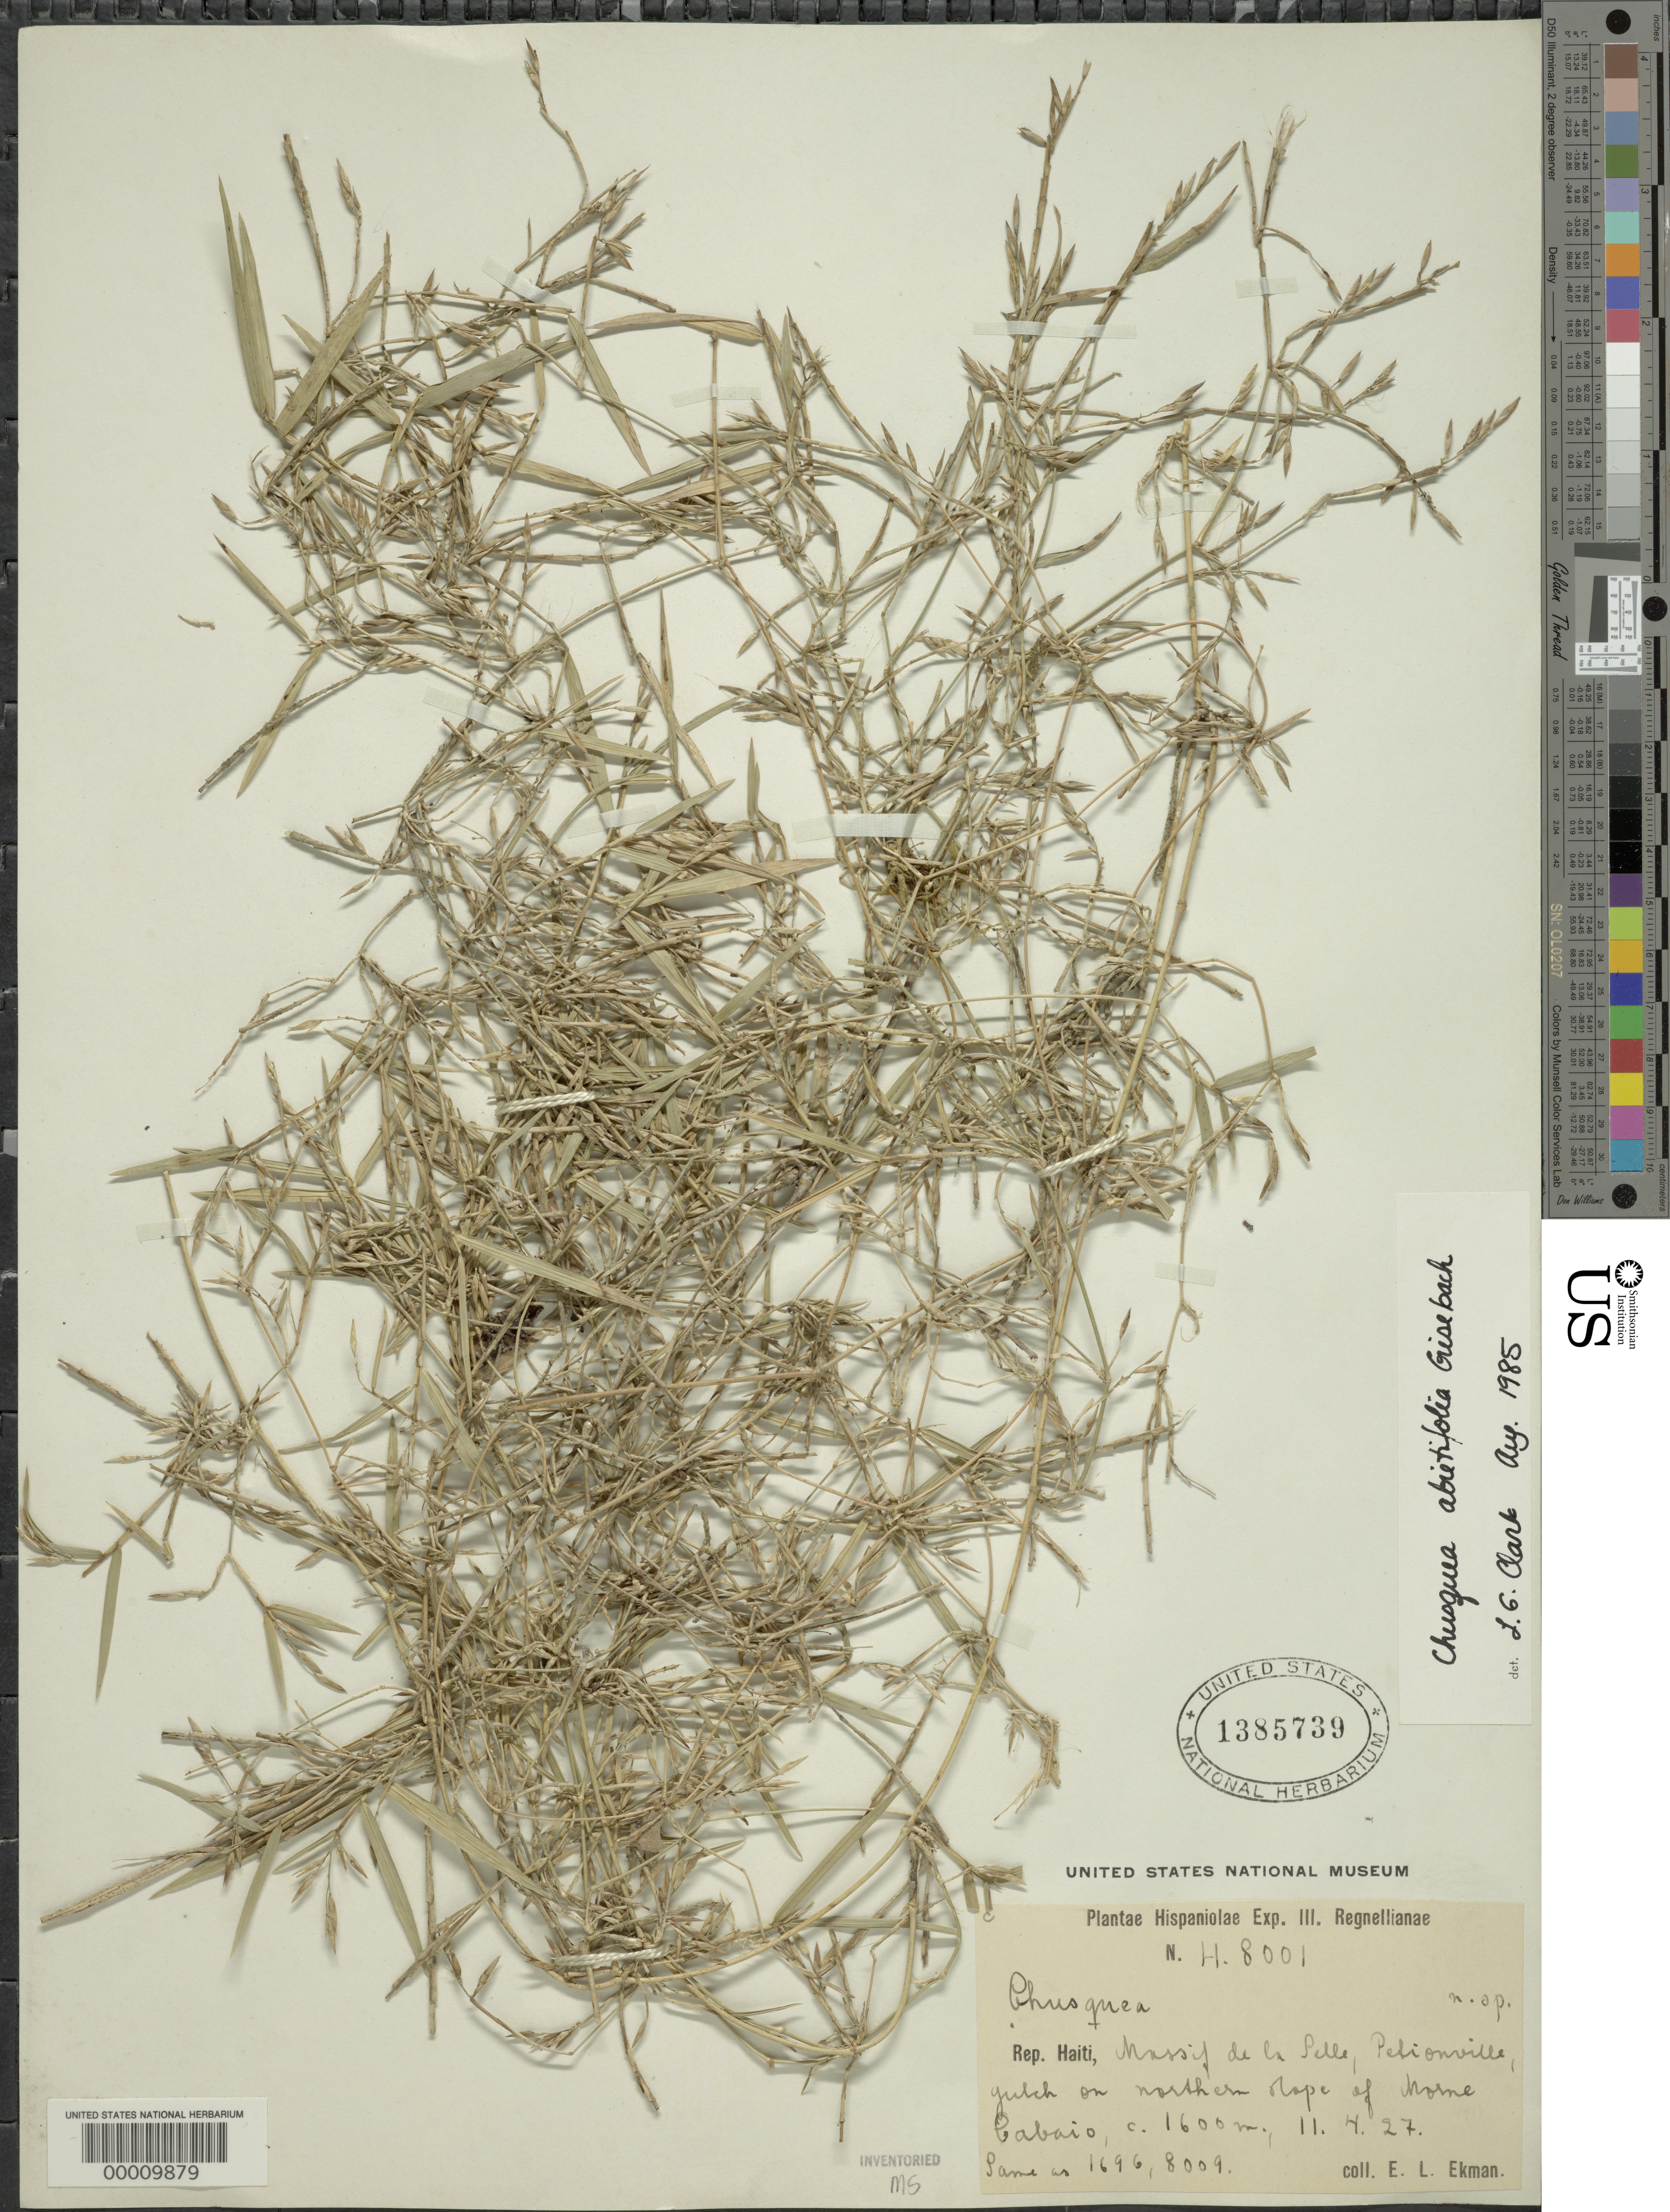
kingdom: Plantae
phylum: Tracheophyta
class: Liliopsida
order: Poales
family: Poaceae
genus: Chusquea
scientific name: Chusquea abietifolia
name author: Griseb.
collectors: E. L. Ekman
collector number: H.8001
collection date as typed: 11 Apr 1927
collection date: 1927-04-11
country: Haiti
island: Hispaniola Island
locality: Massif de la selle, petionville, gulch on northern slope of morne cabaio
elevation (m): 1600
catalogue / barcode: US 1385739